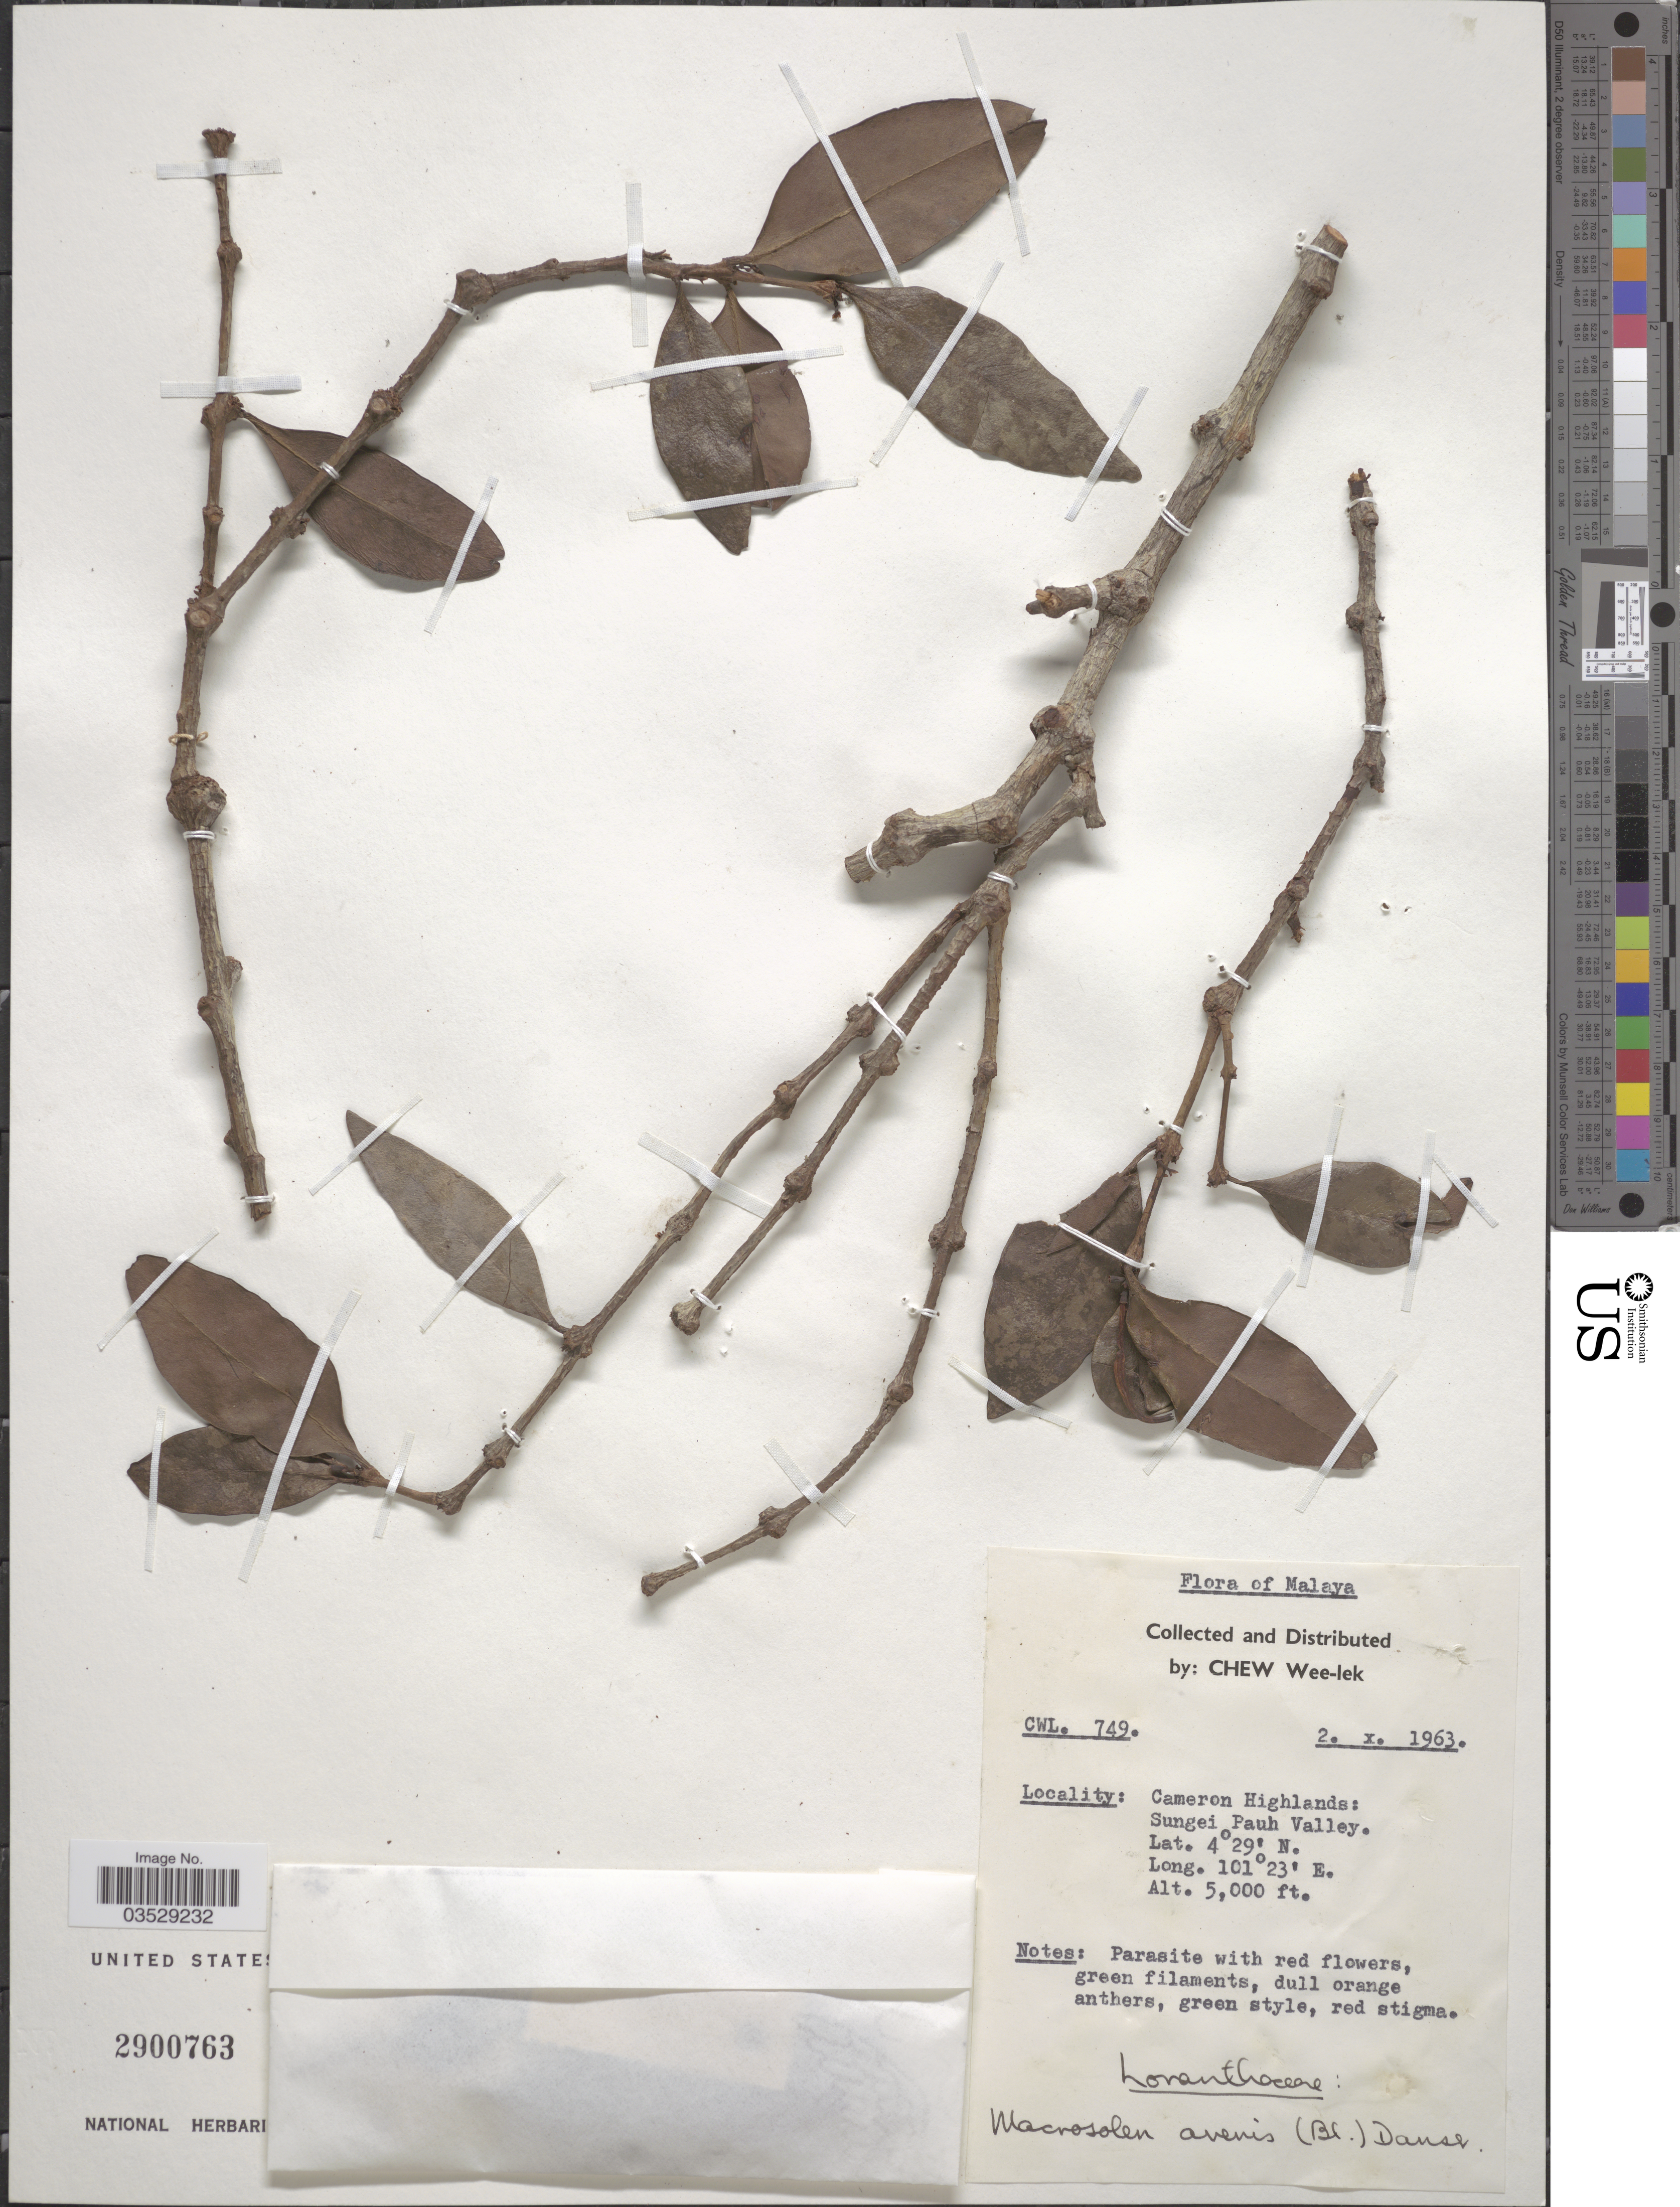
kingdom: Plantae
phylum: Tracheophyta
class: Magnoliopsida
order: Santalales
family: Loranthaceae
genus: Macrosolen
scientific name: Macrosolen avenis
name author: Danser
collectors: W. Chew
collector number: CWL 749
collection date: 1963-10-02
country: Malaysia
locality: Malaya. Cameron Highlands: Sungei Pauh Valley.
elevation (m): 1524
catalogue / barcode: US 2900763